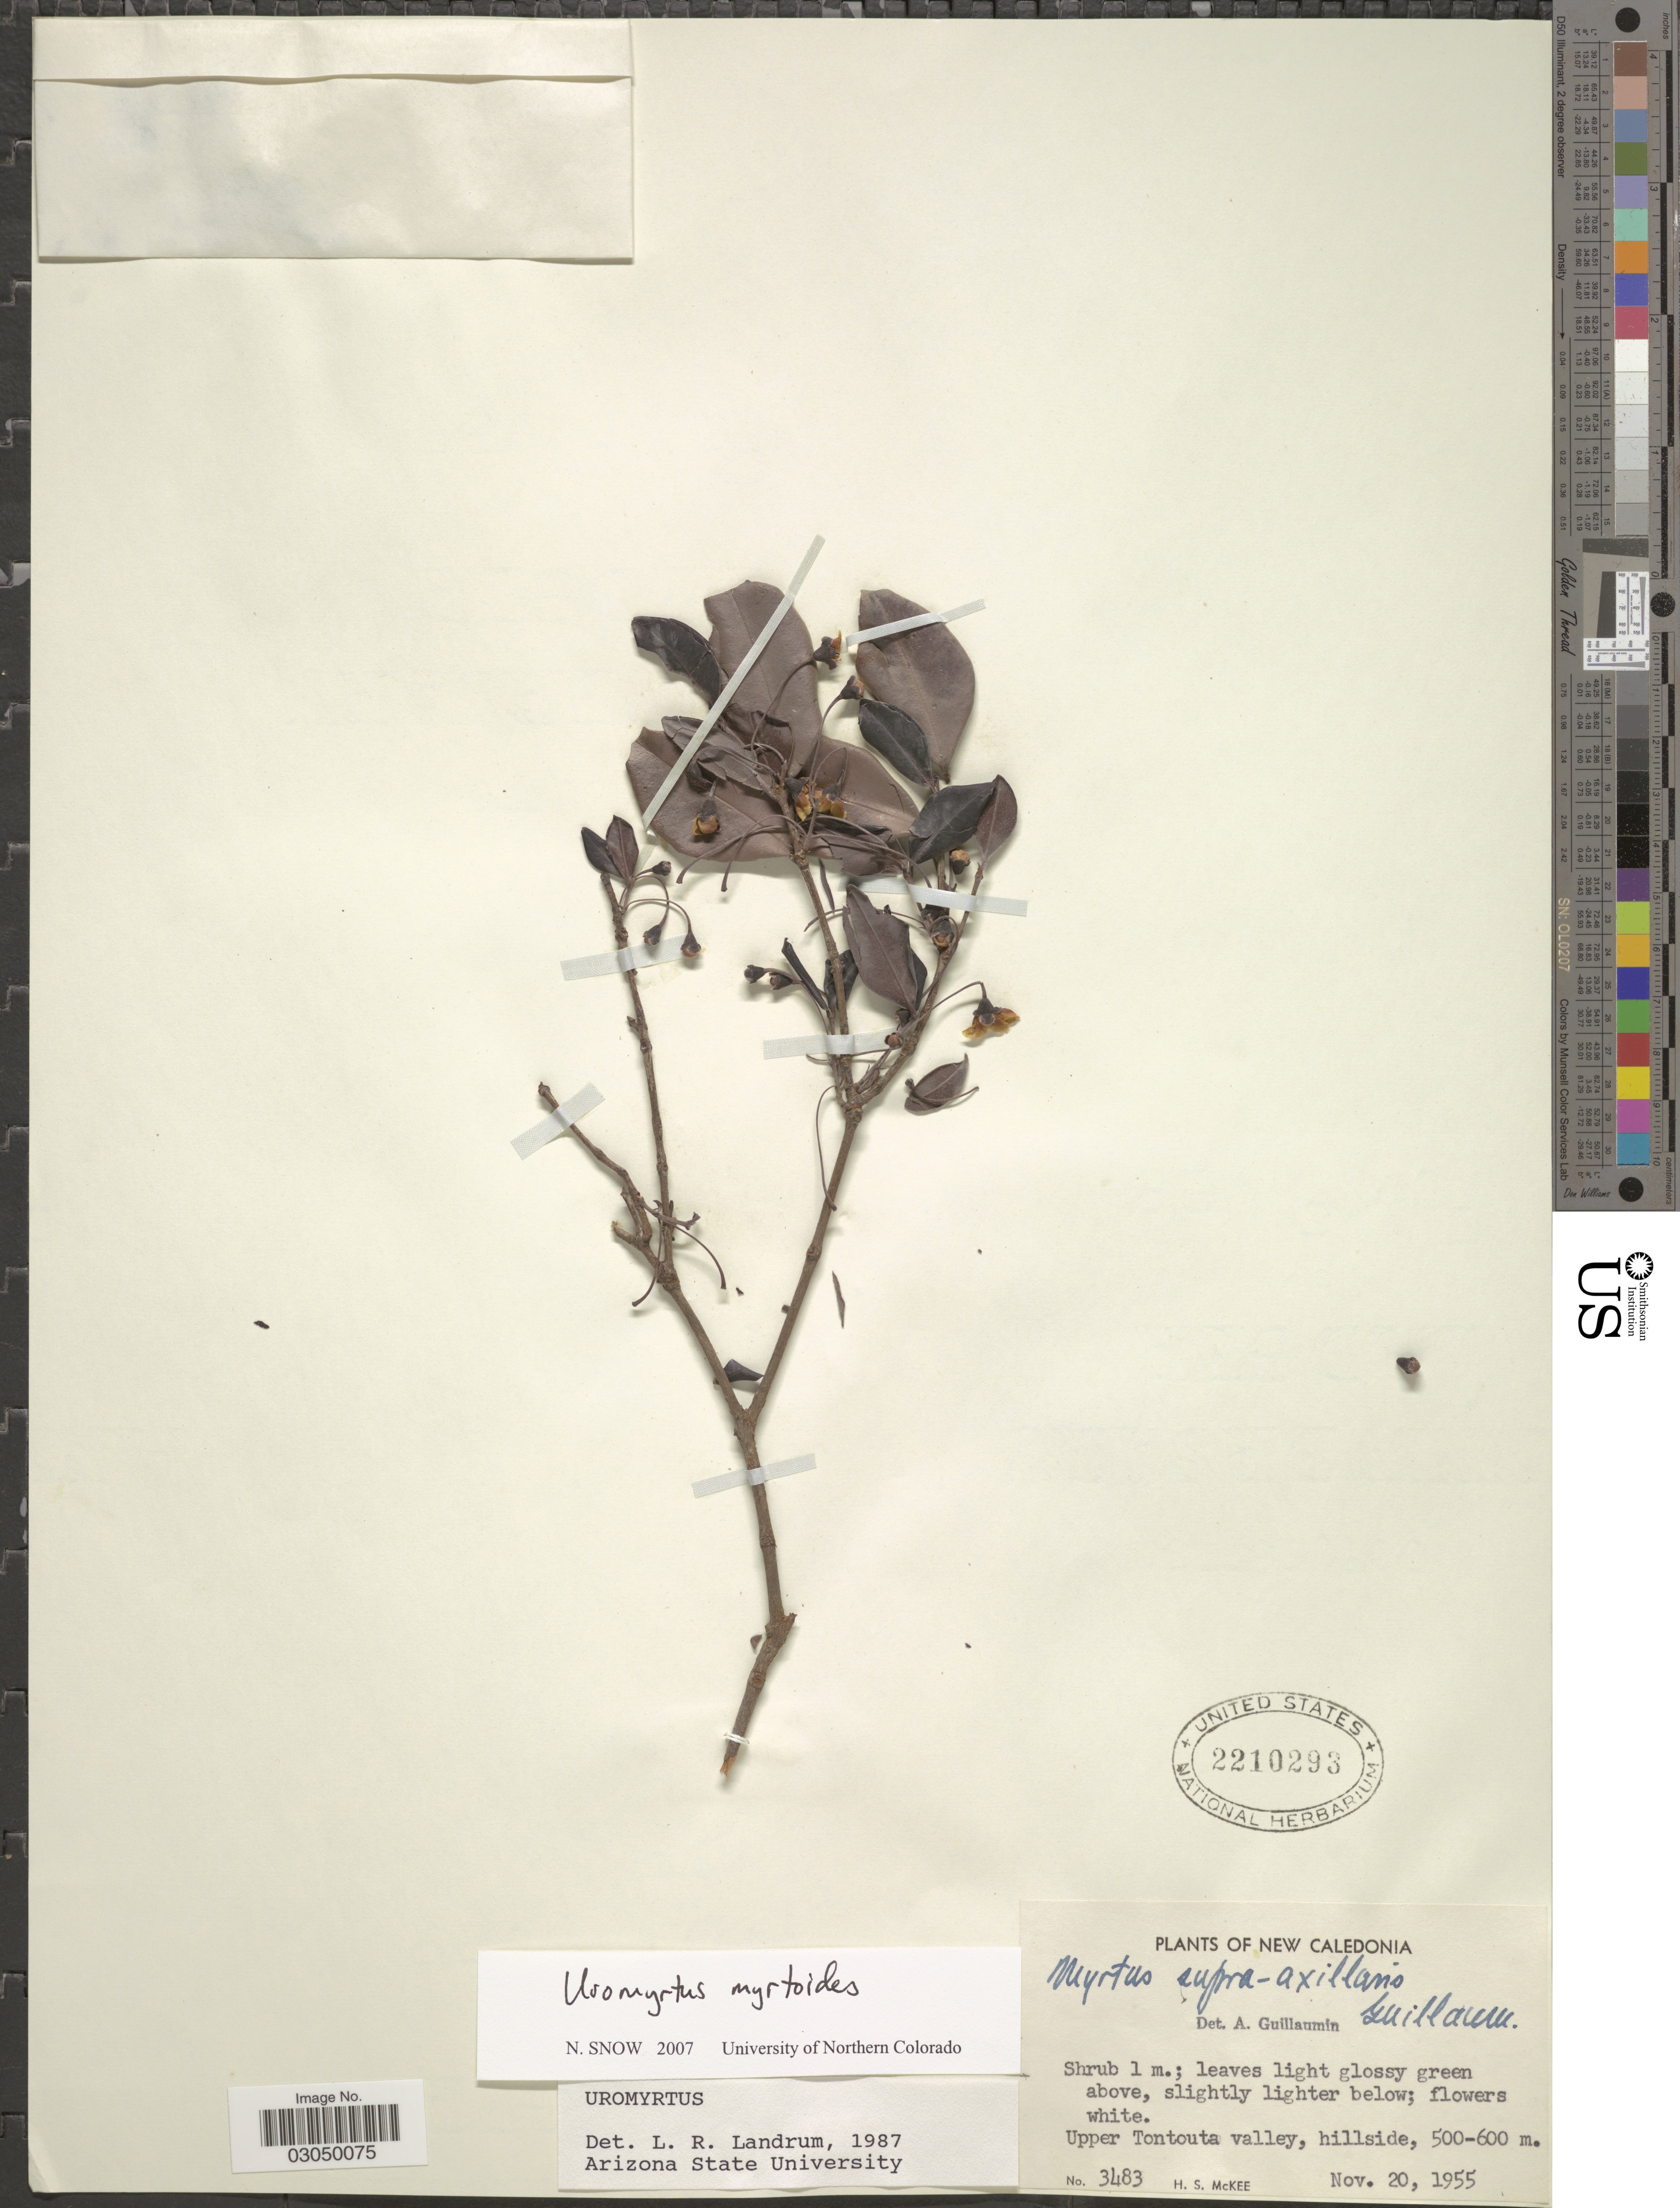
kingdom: Plantae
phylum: Tracheophyta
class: Magnoliopsida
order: Myrtales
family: Myrtaceae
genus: Uromyrtus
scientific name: Uromyrtus myrtoides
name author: (Brongn. & Gris) N. Snow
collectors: H. S. McKee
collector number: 3483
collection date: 1955-11-20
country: New Caledonia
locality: Upper Tontouta valley, hillside.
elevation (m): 500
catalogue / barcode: US 2210293